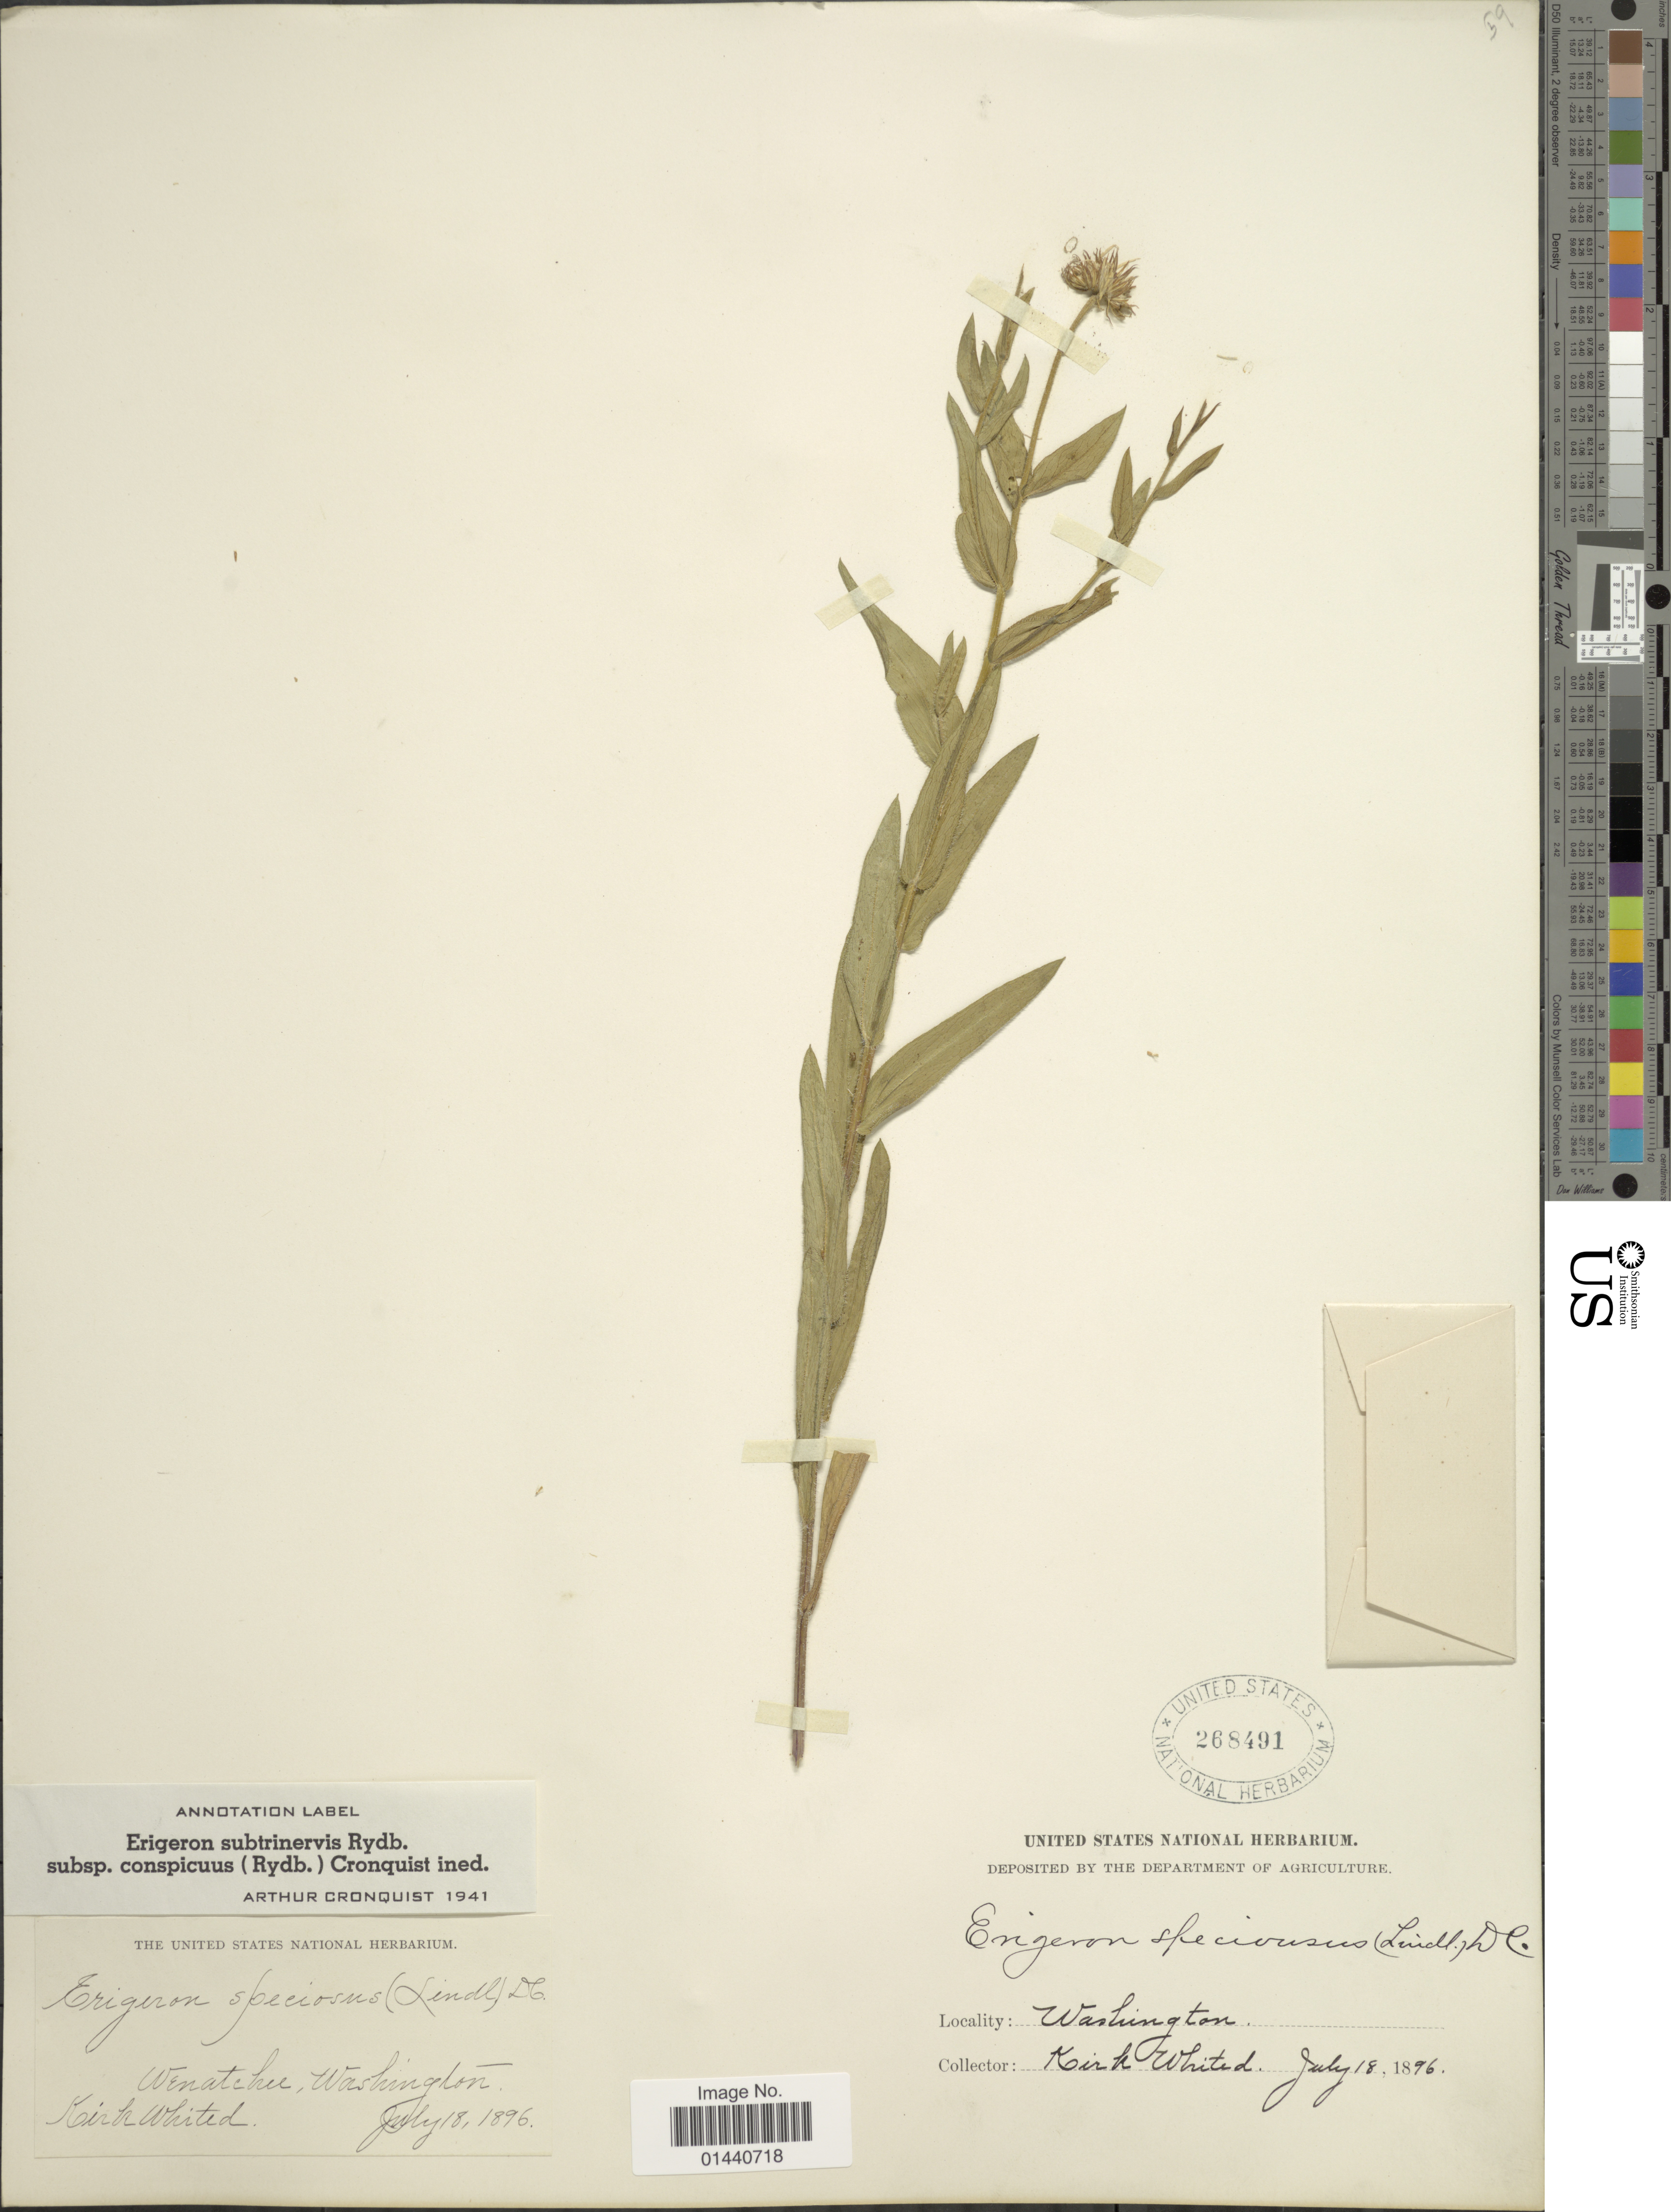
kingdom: Plantae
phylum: Tracheophyta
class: Magnoliopsida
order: Asterales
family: Asteraceae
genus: Erigeron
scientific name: Erigeron subtrinervis var. conspicuus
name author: (Rydb.) Cronq.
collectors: K. Whited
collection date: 1896-07-18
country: United States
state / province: Washington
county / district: Chelan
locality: Wenatchee.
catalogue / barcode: US 268491